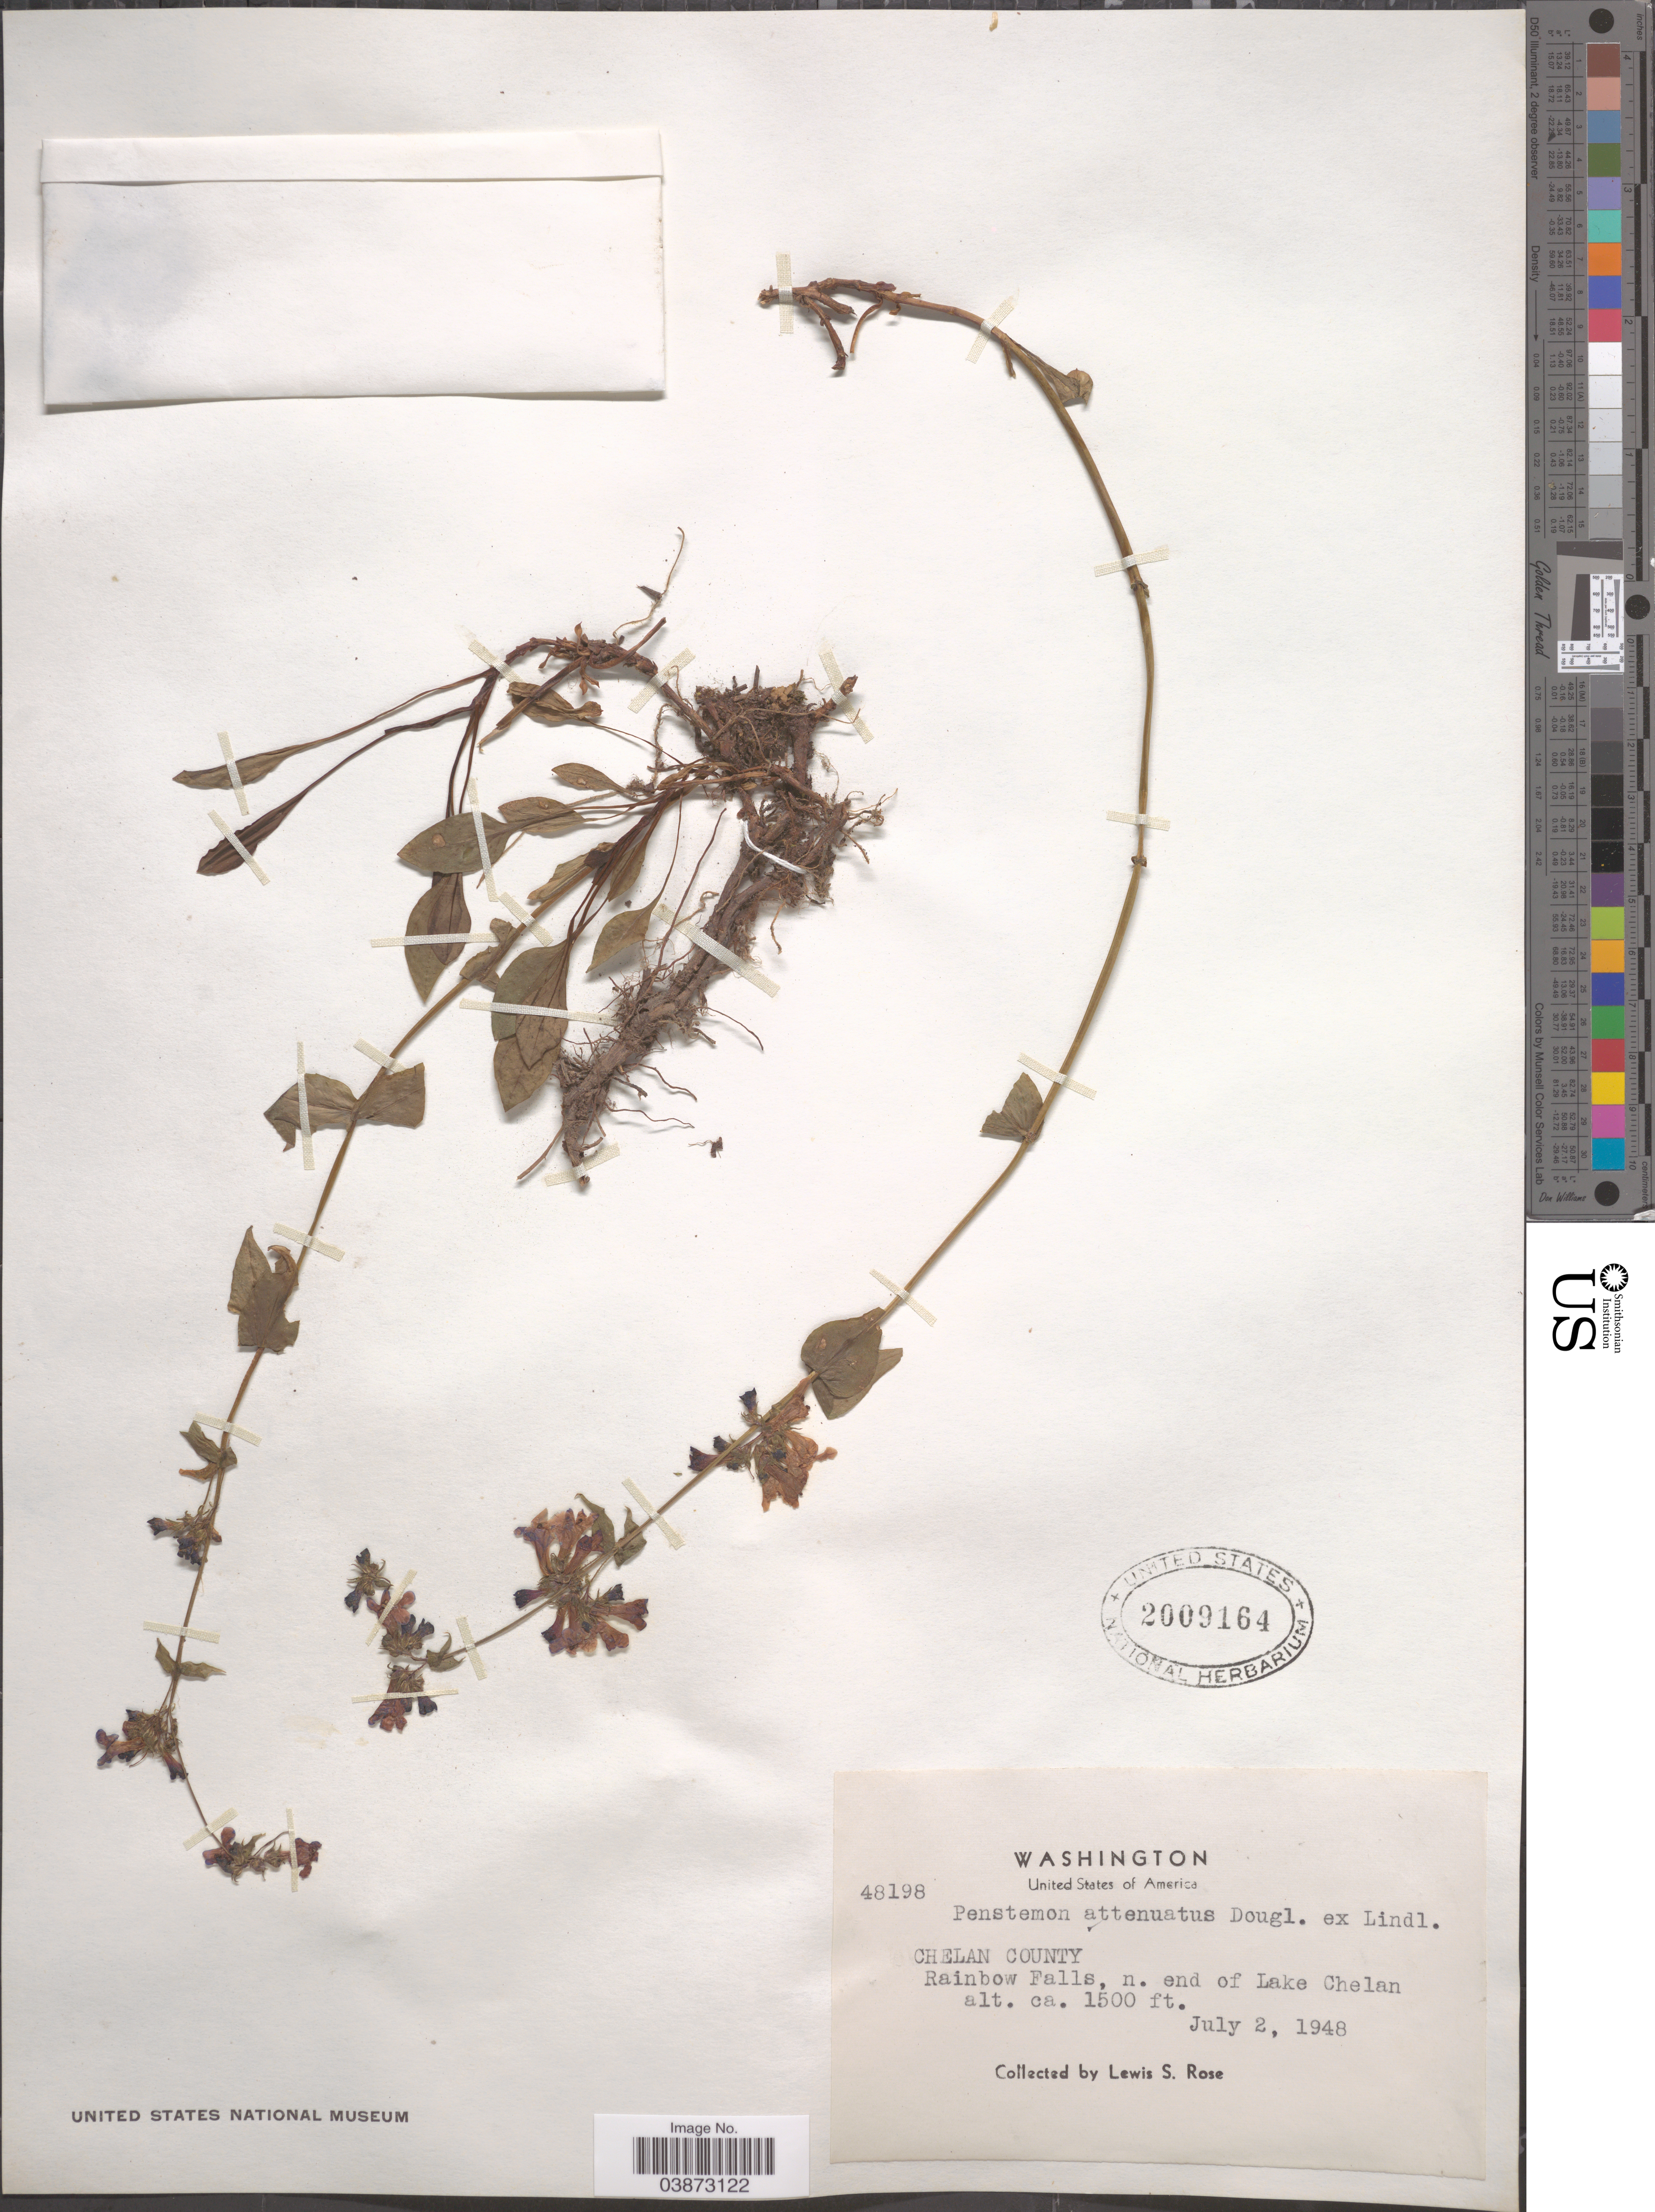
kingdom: Plantae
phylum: Tracheophyta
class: Magnoliopsida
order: Lamiales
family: Plantaginaceae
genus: Penstemon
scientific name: Penstemon attenuatus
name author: Douglas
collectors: L. S. Rose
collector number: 48198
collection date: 1948-07-02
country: United States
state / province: Washington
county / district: Chelan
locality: Chelan County. Rainbow Falls, n. end of Lake Chelan.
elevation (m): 457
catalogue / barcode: US 2009164